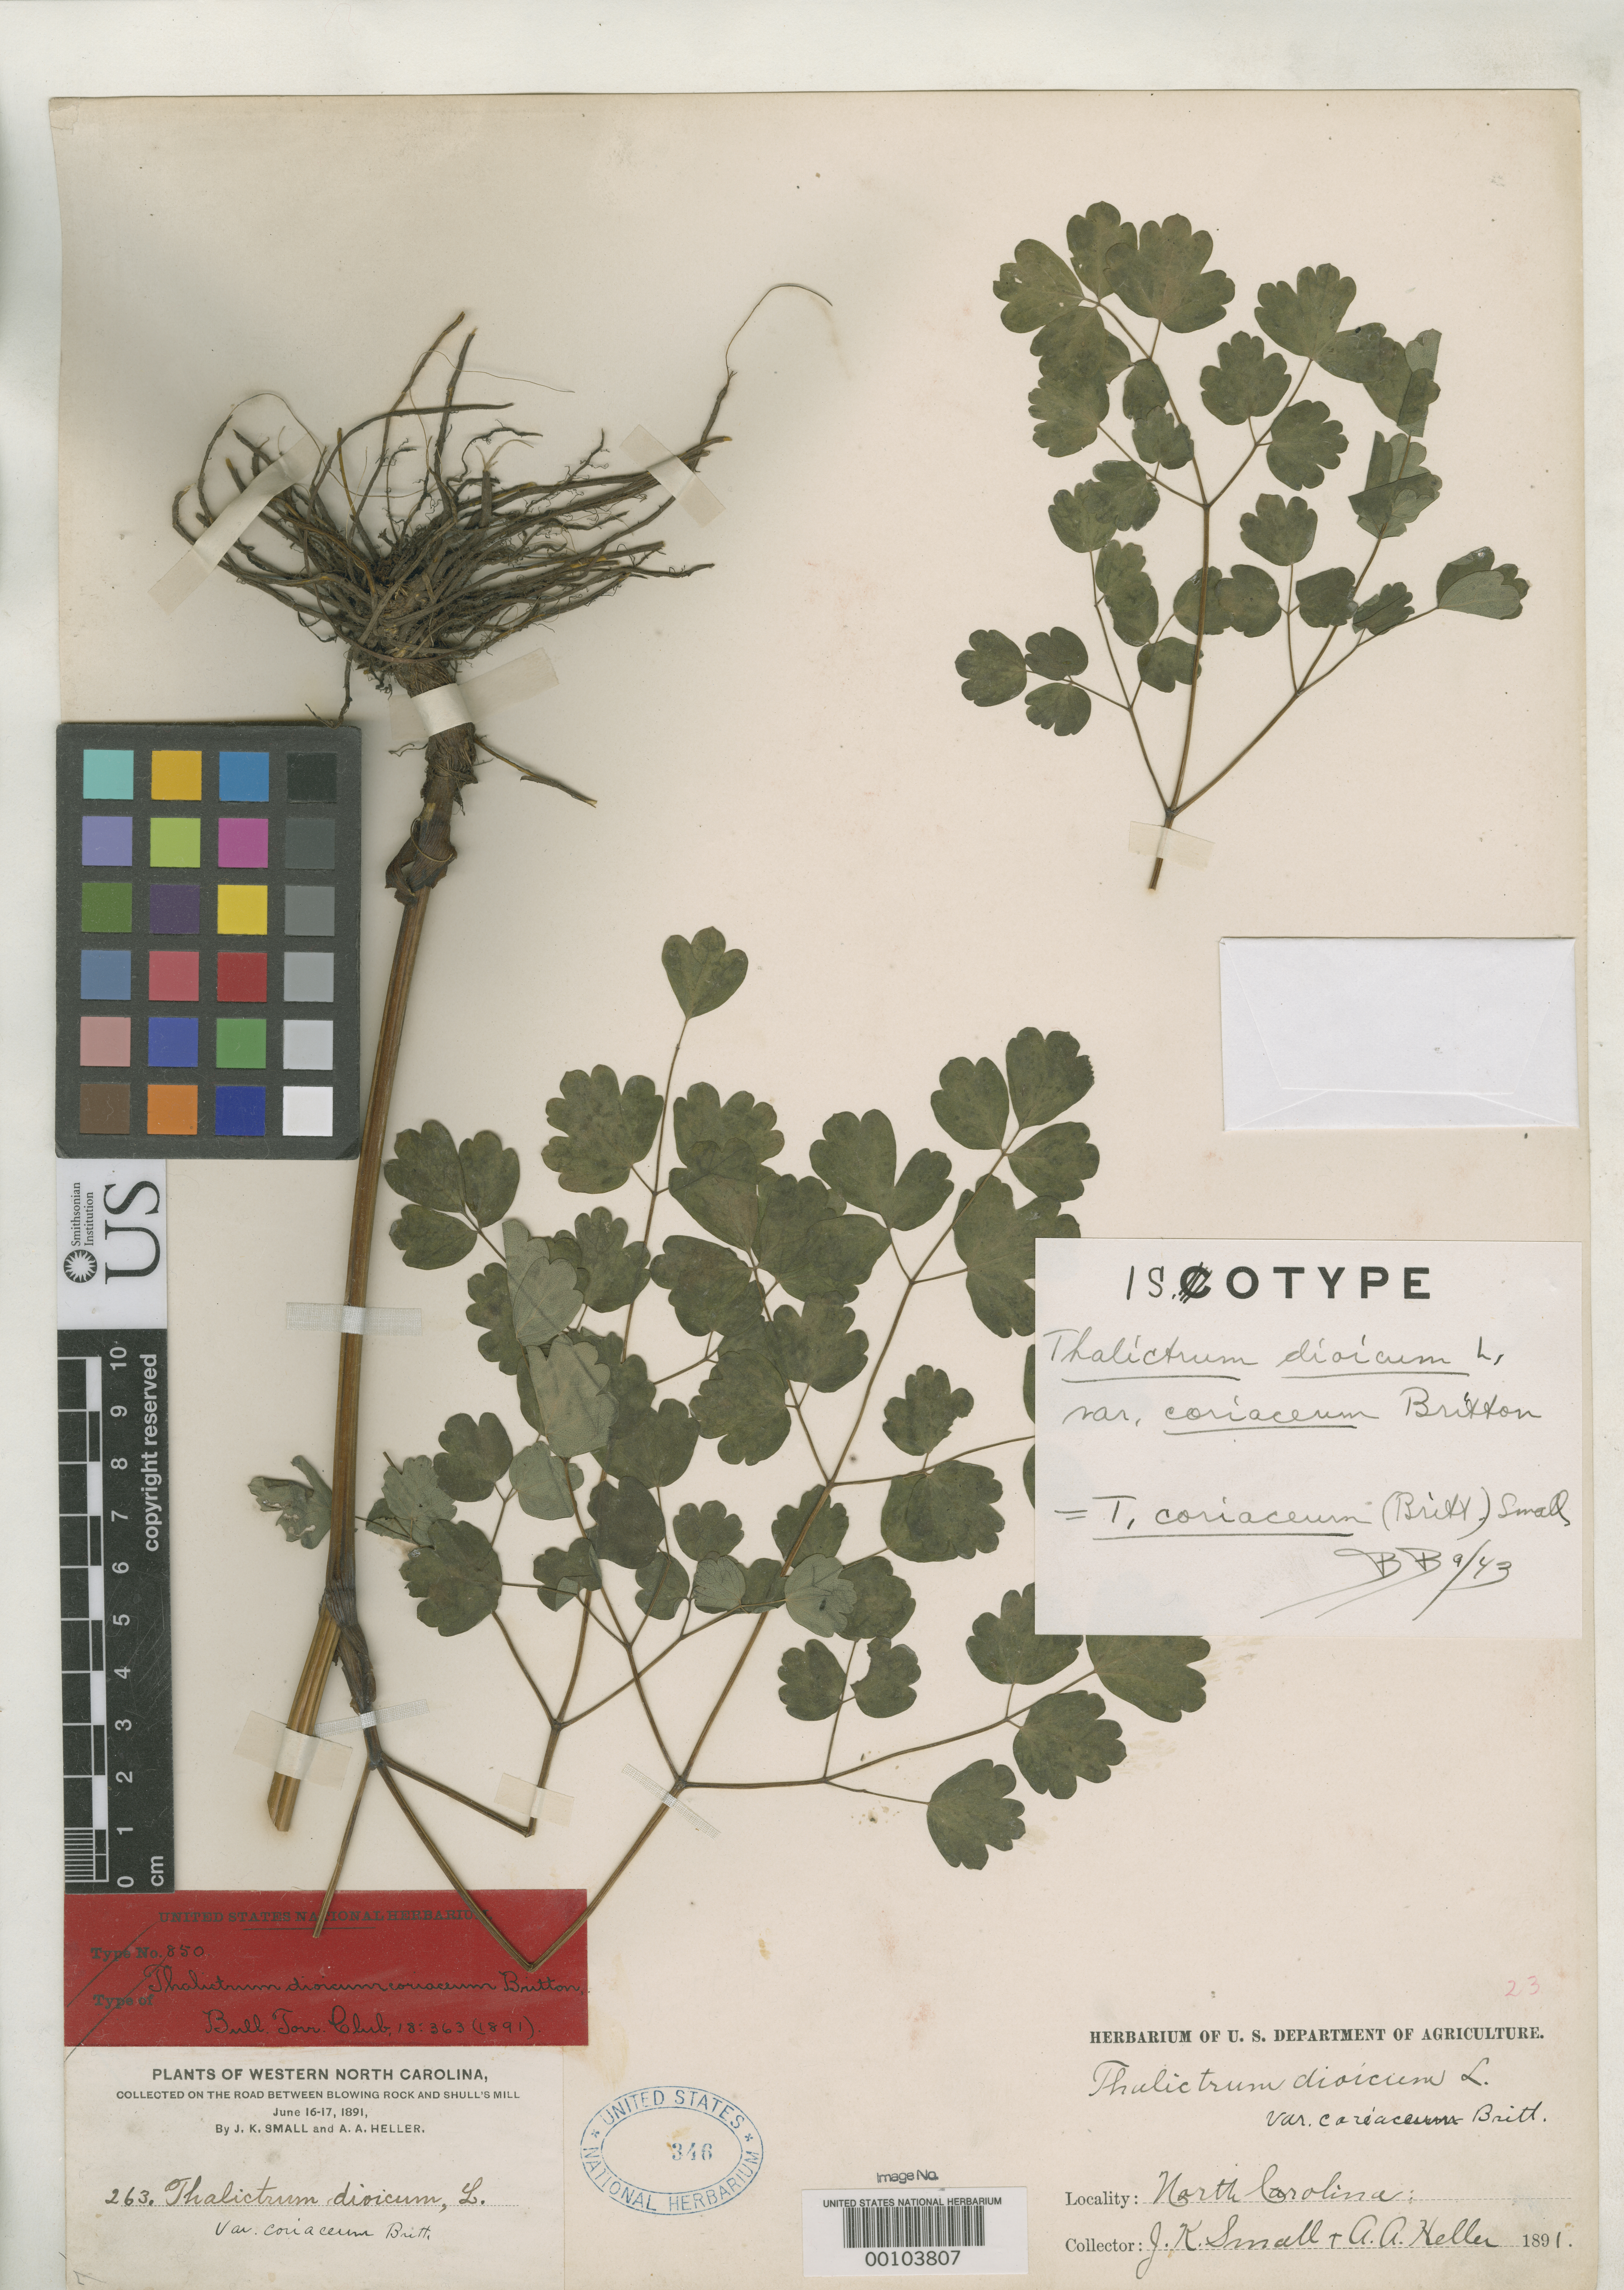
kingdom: Plantae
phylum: Tracheophyta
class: Magnoliopsida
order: Ranunculales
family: Ranunculaceae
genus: Thalictrum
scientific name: Thalictrum dioicum var. coriaceum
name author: Britton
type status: Isotype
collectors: J. K. Small & A. A. Heller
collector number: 263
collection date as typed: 16 Jun 1891 to 17 Jun 1891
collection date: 1891-06-16/1891-06-17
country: United States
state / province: North Carolina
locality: Between Blowing Rock and Shull's Mill; alt. above 3000 ft.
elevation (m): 914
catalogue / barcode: US 346